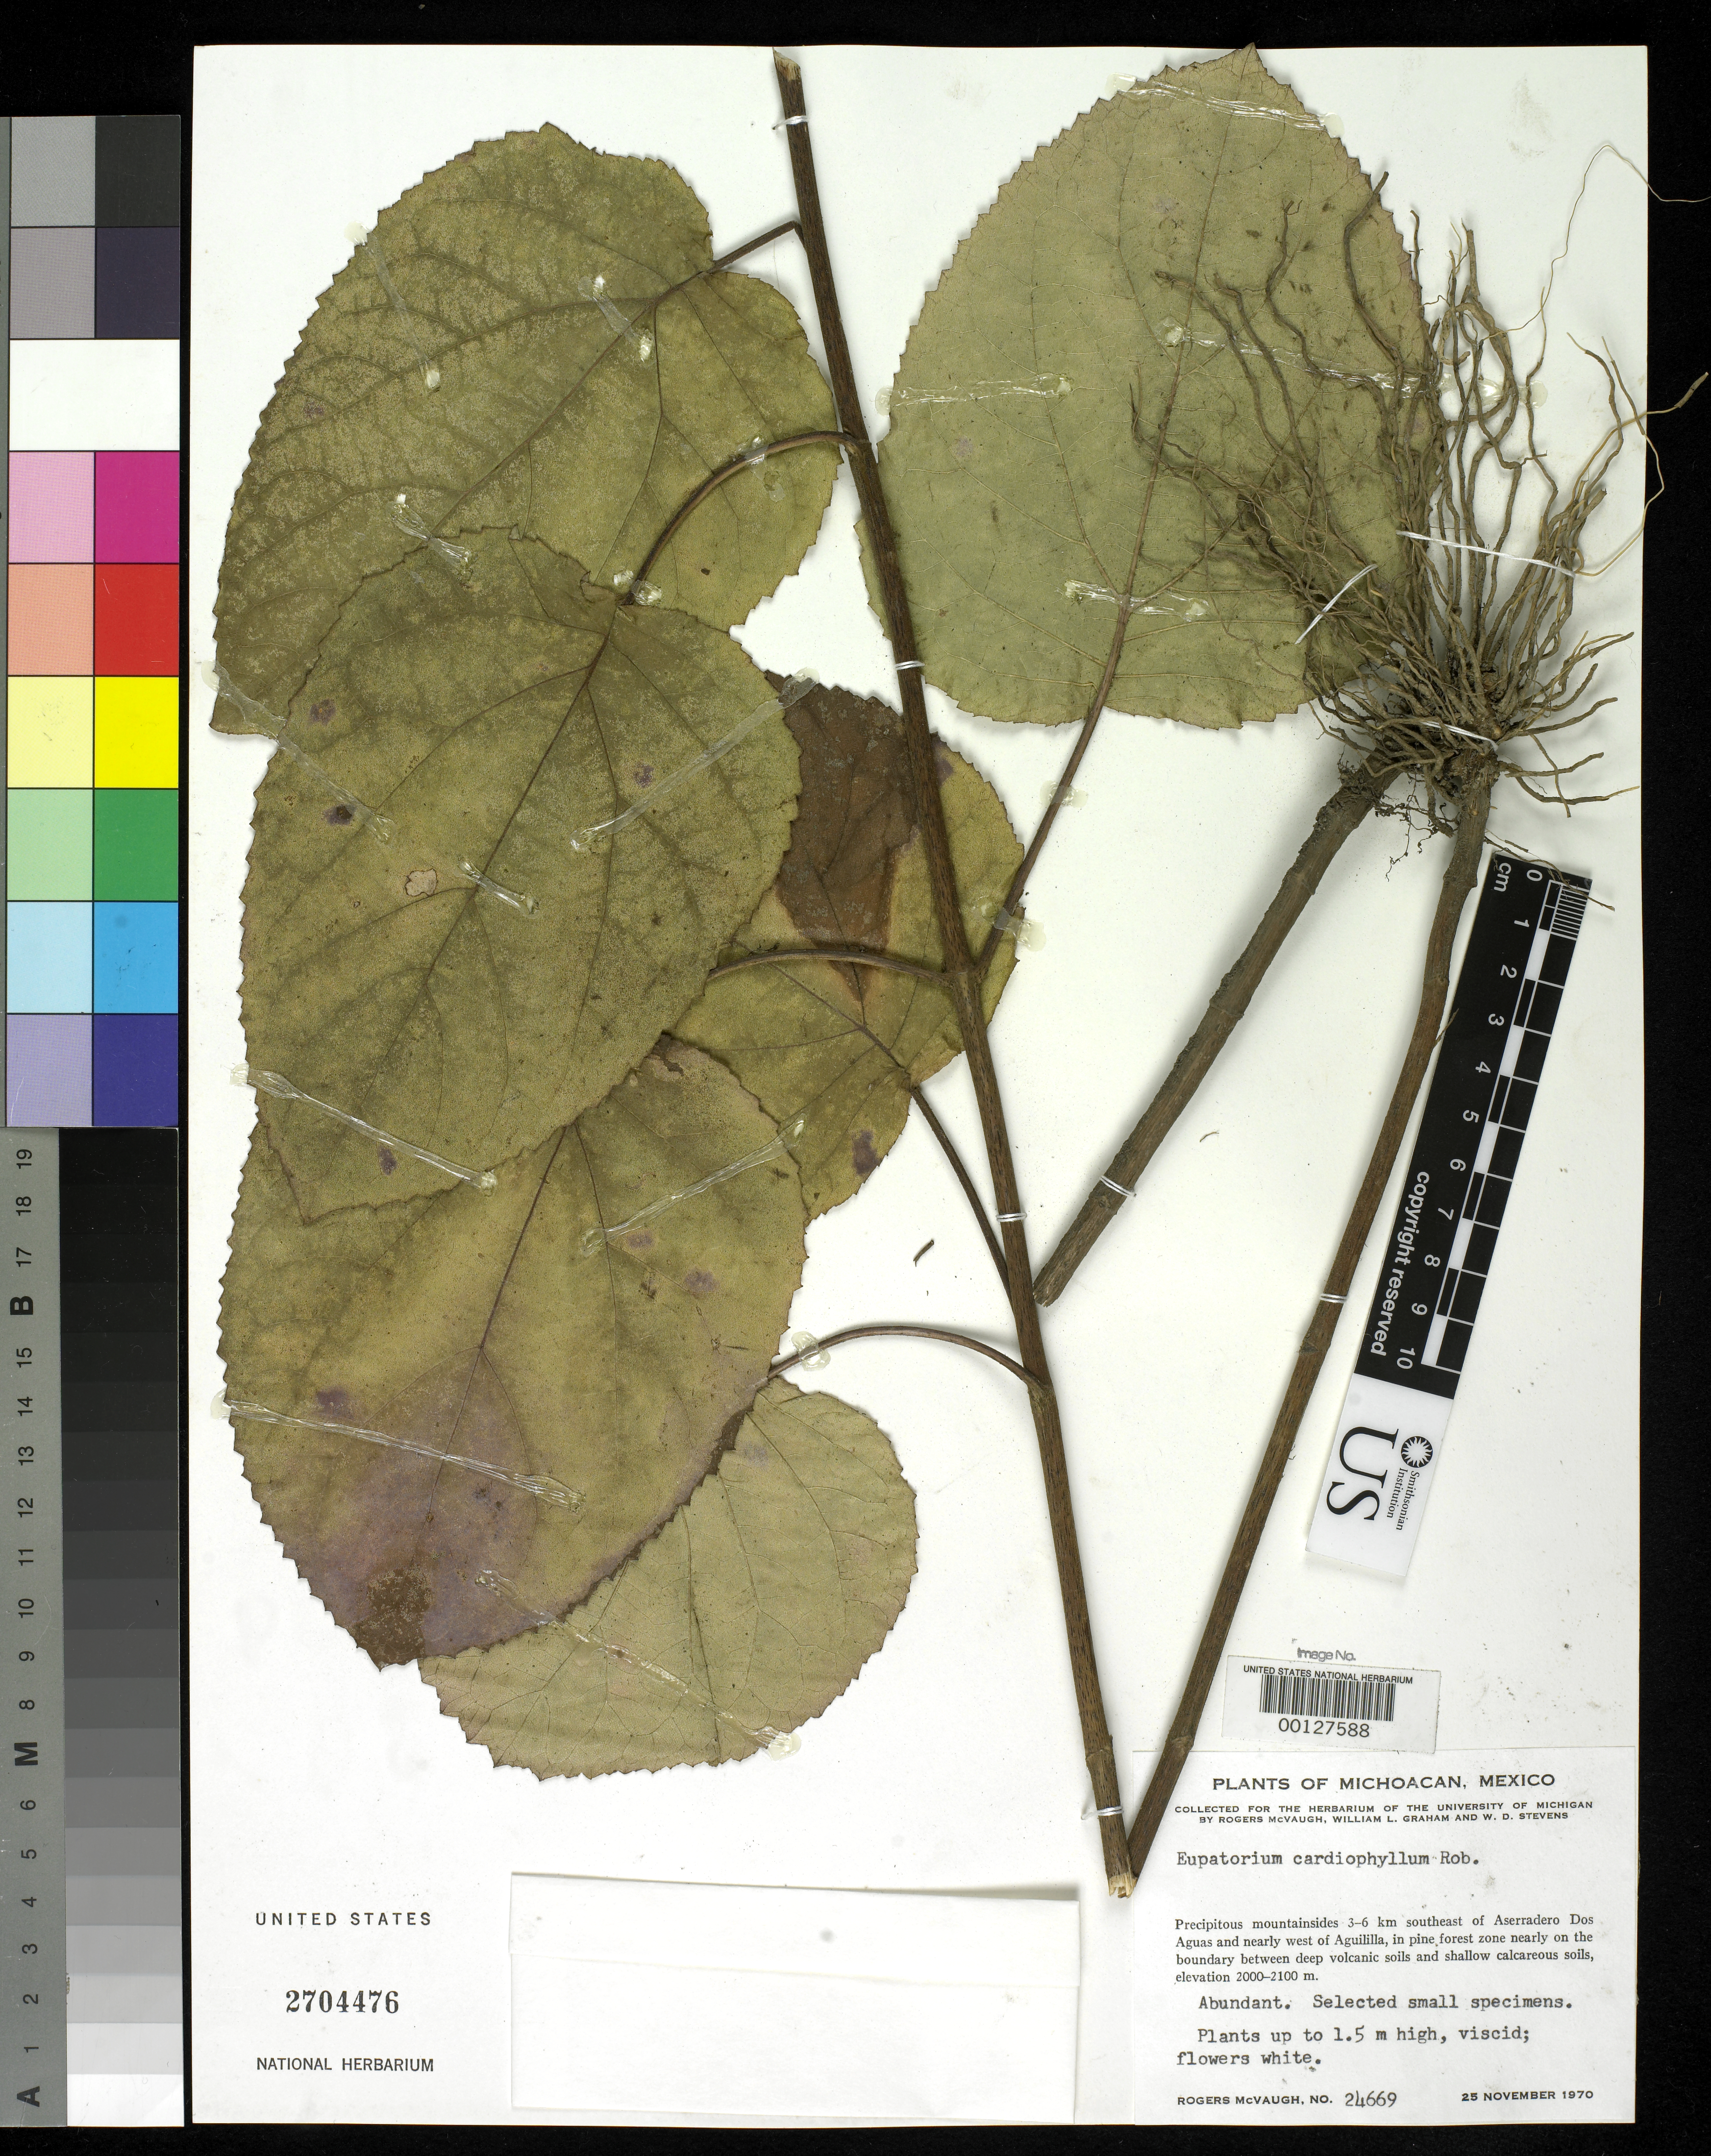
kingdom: Plantae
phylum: Tracheophyta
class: Magnoliopsida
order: Asterales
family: Asteraceae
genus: Ageratina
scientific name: Ageratina mcvaughii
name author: R.M. King & H. Rob.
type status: Holotype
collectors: R. McVaugh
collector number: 24669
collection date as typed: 25 Nov 1970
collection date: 1970-11-25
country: Mexico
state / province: Michoacán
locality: SE of Aserradero Dos Aguas, W of Aguililla.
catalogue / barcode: US 2704476